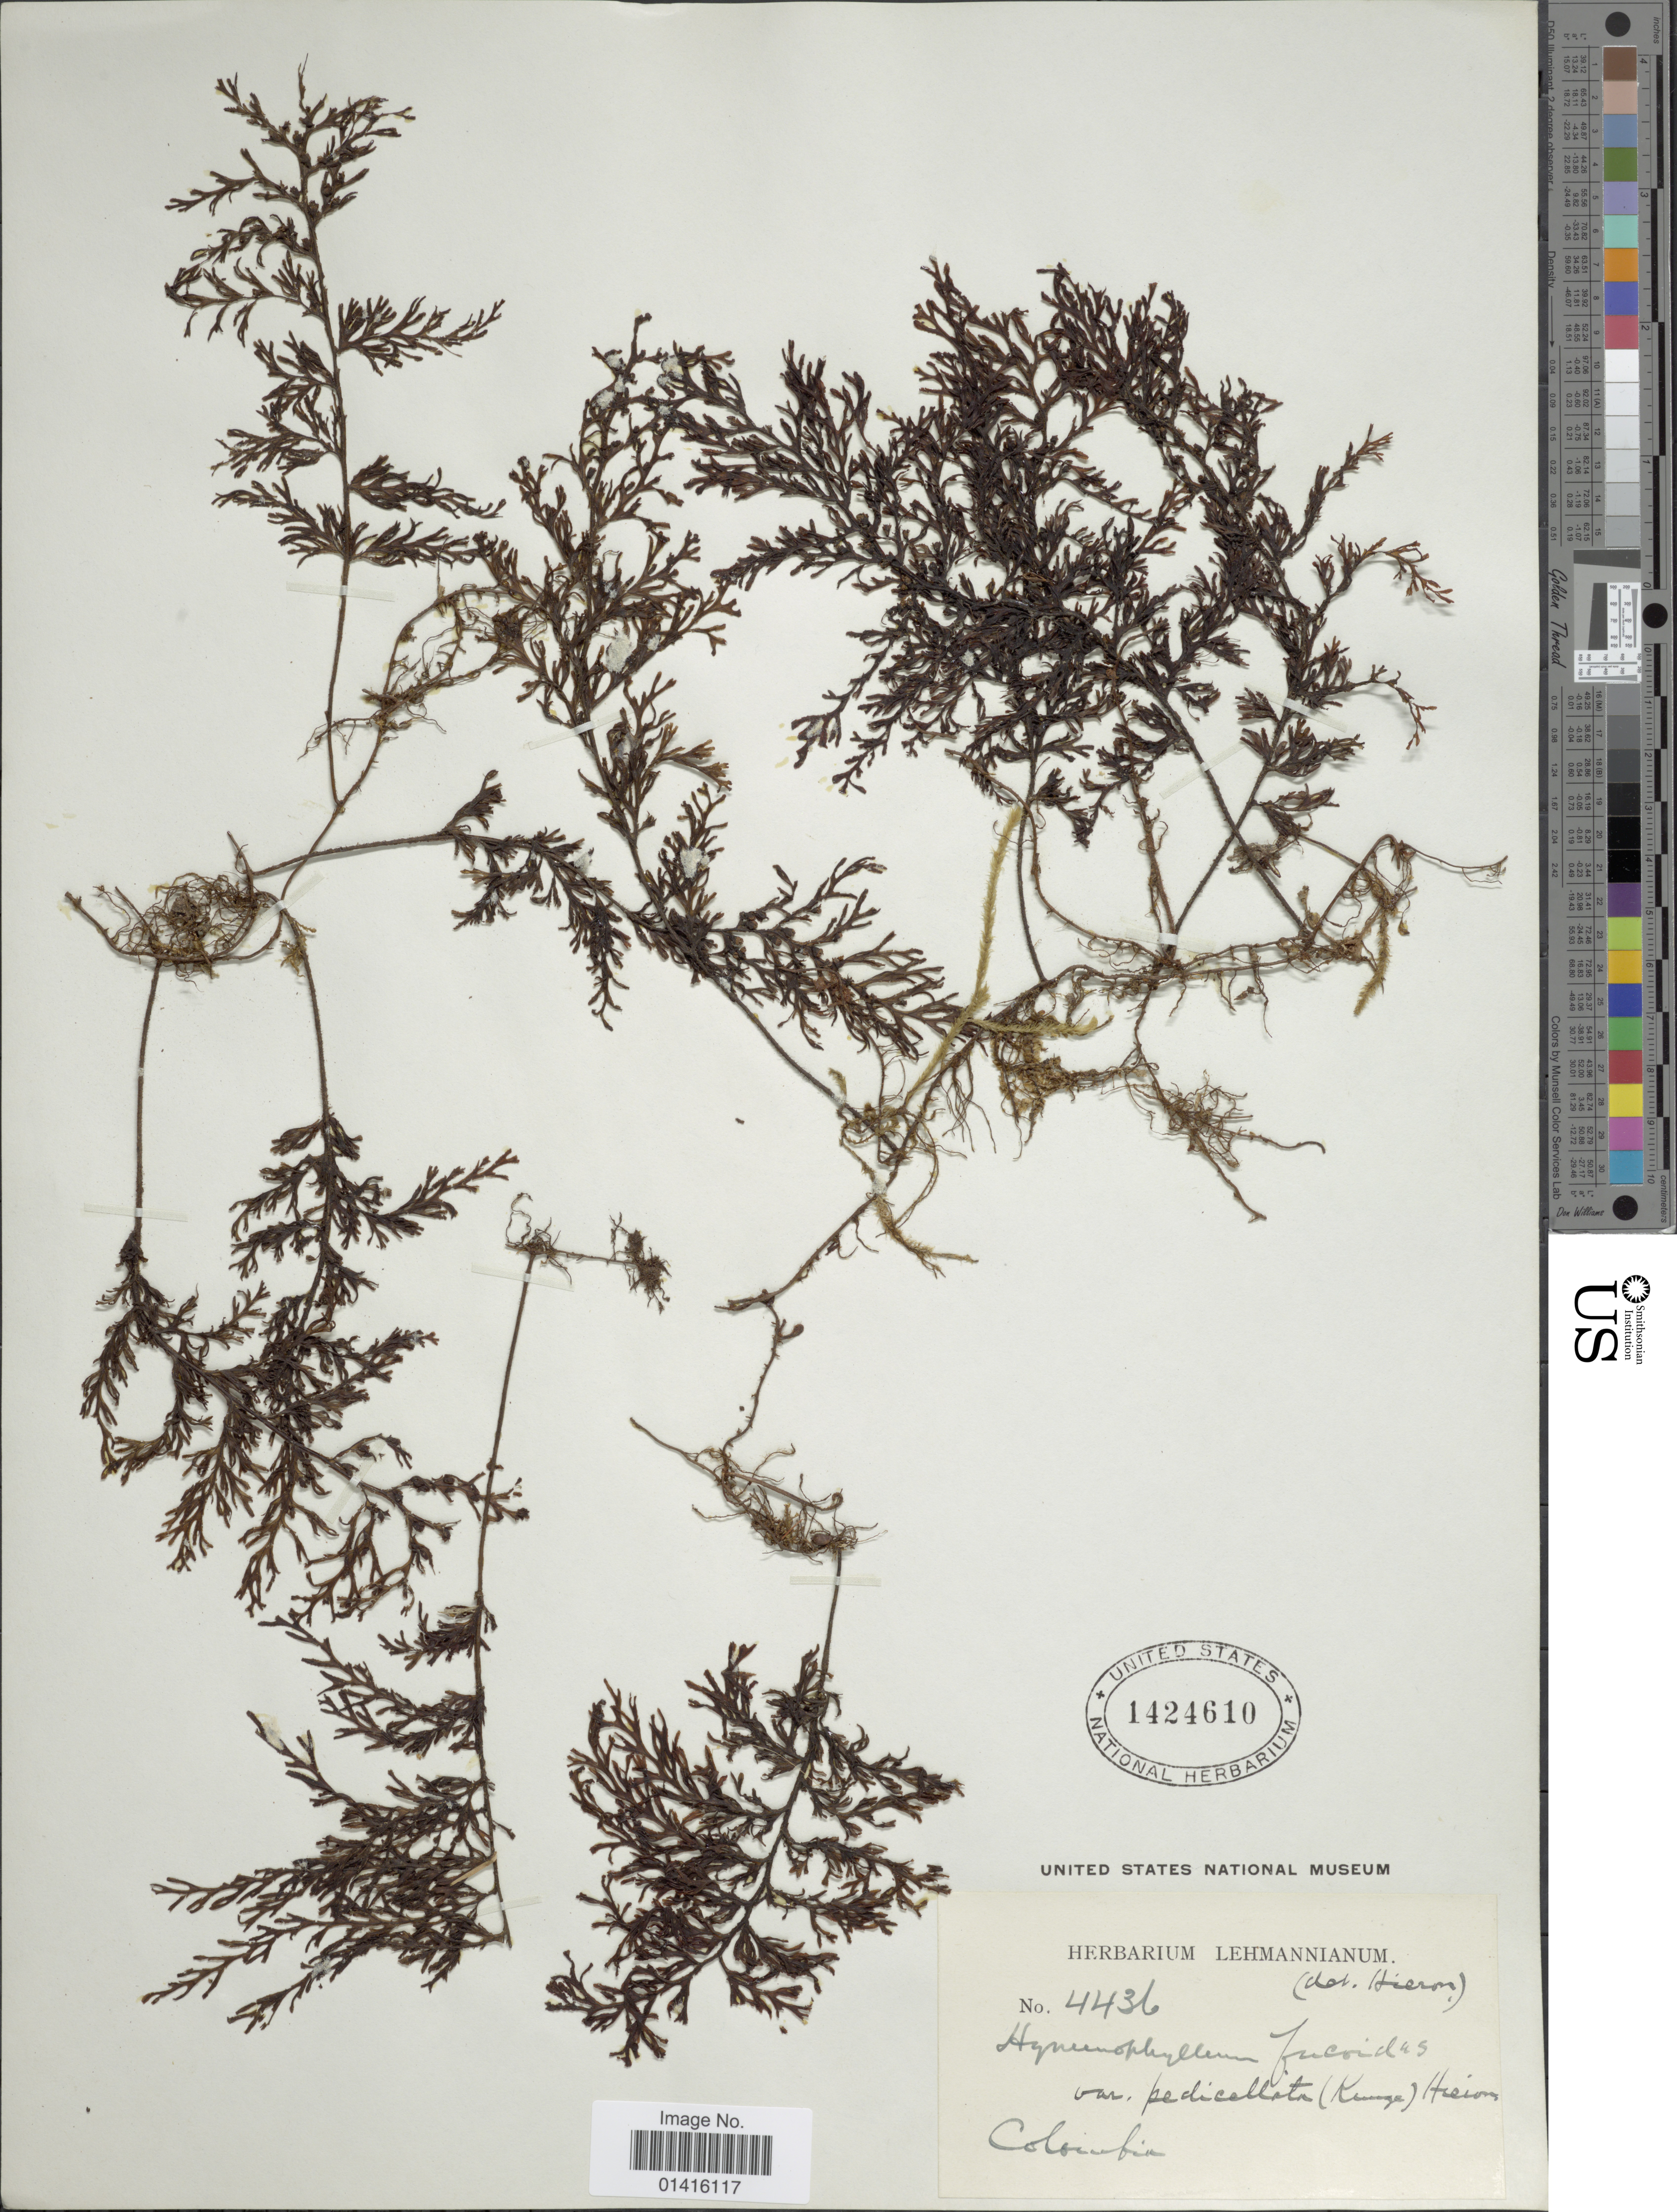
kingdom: Plantae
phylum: Tracheophyta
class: Polypodiopsida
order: Hymenophyllales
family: Hymenophyllaceae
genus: Hymenophyllum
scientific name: Hymenophyllum fucoides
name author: (Sw.) Sw.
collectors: ex herb. Lehmannianum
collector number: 4436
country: Colombia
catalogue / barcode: US 1424610